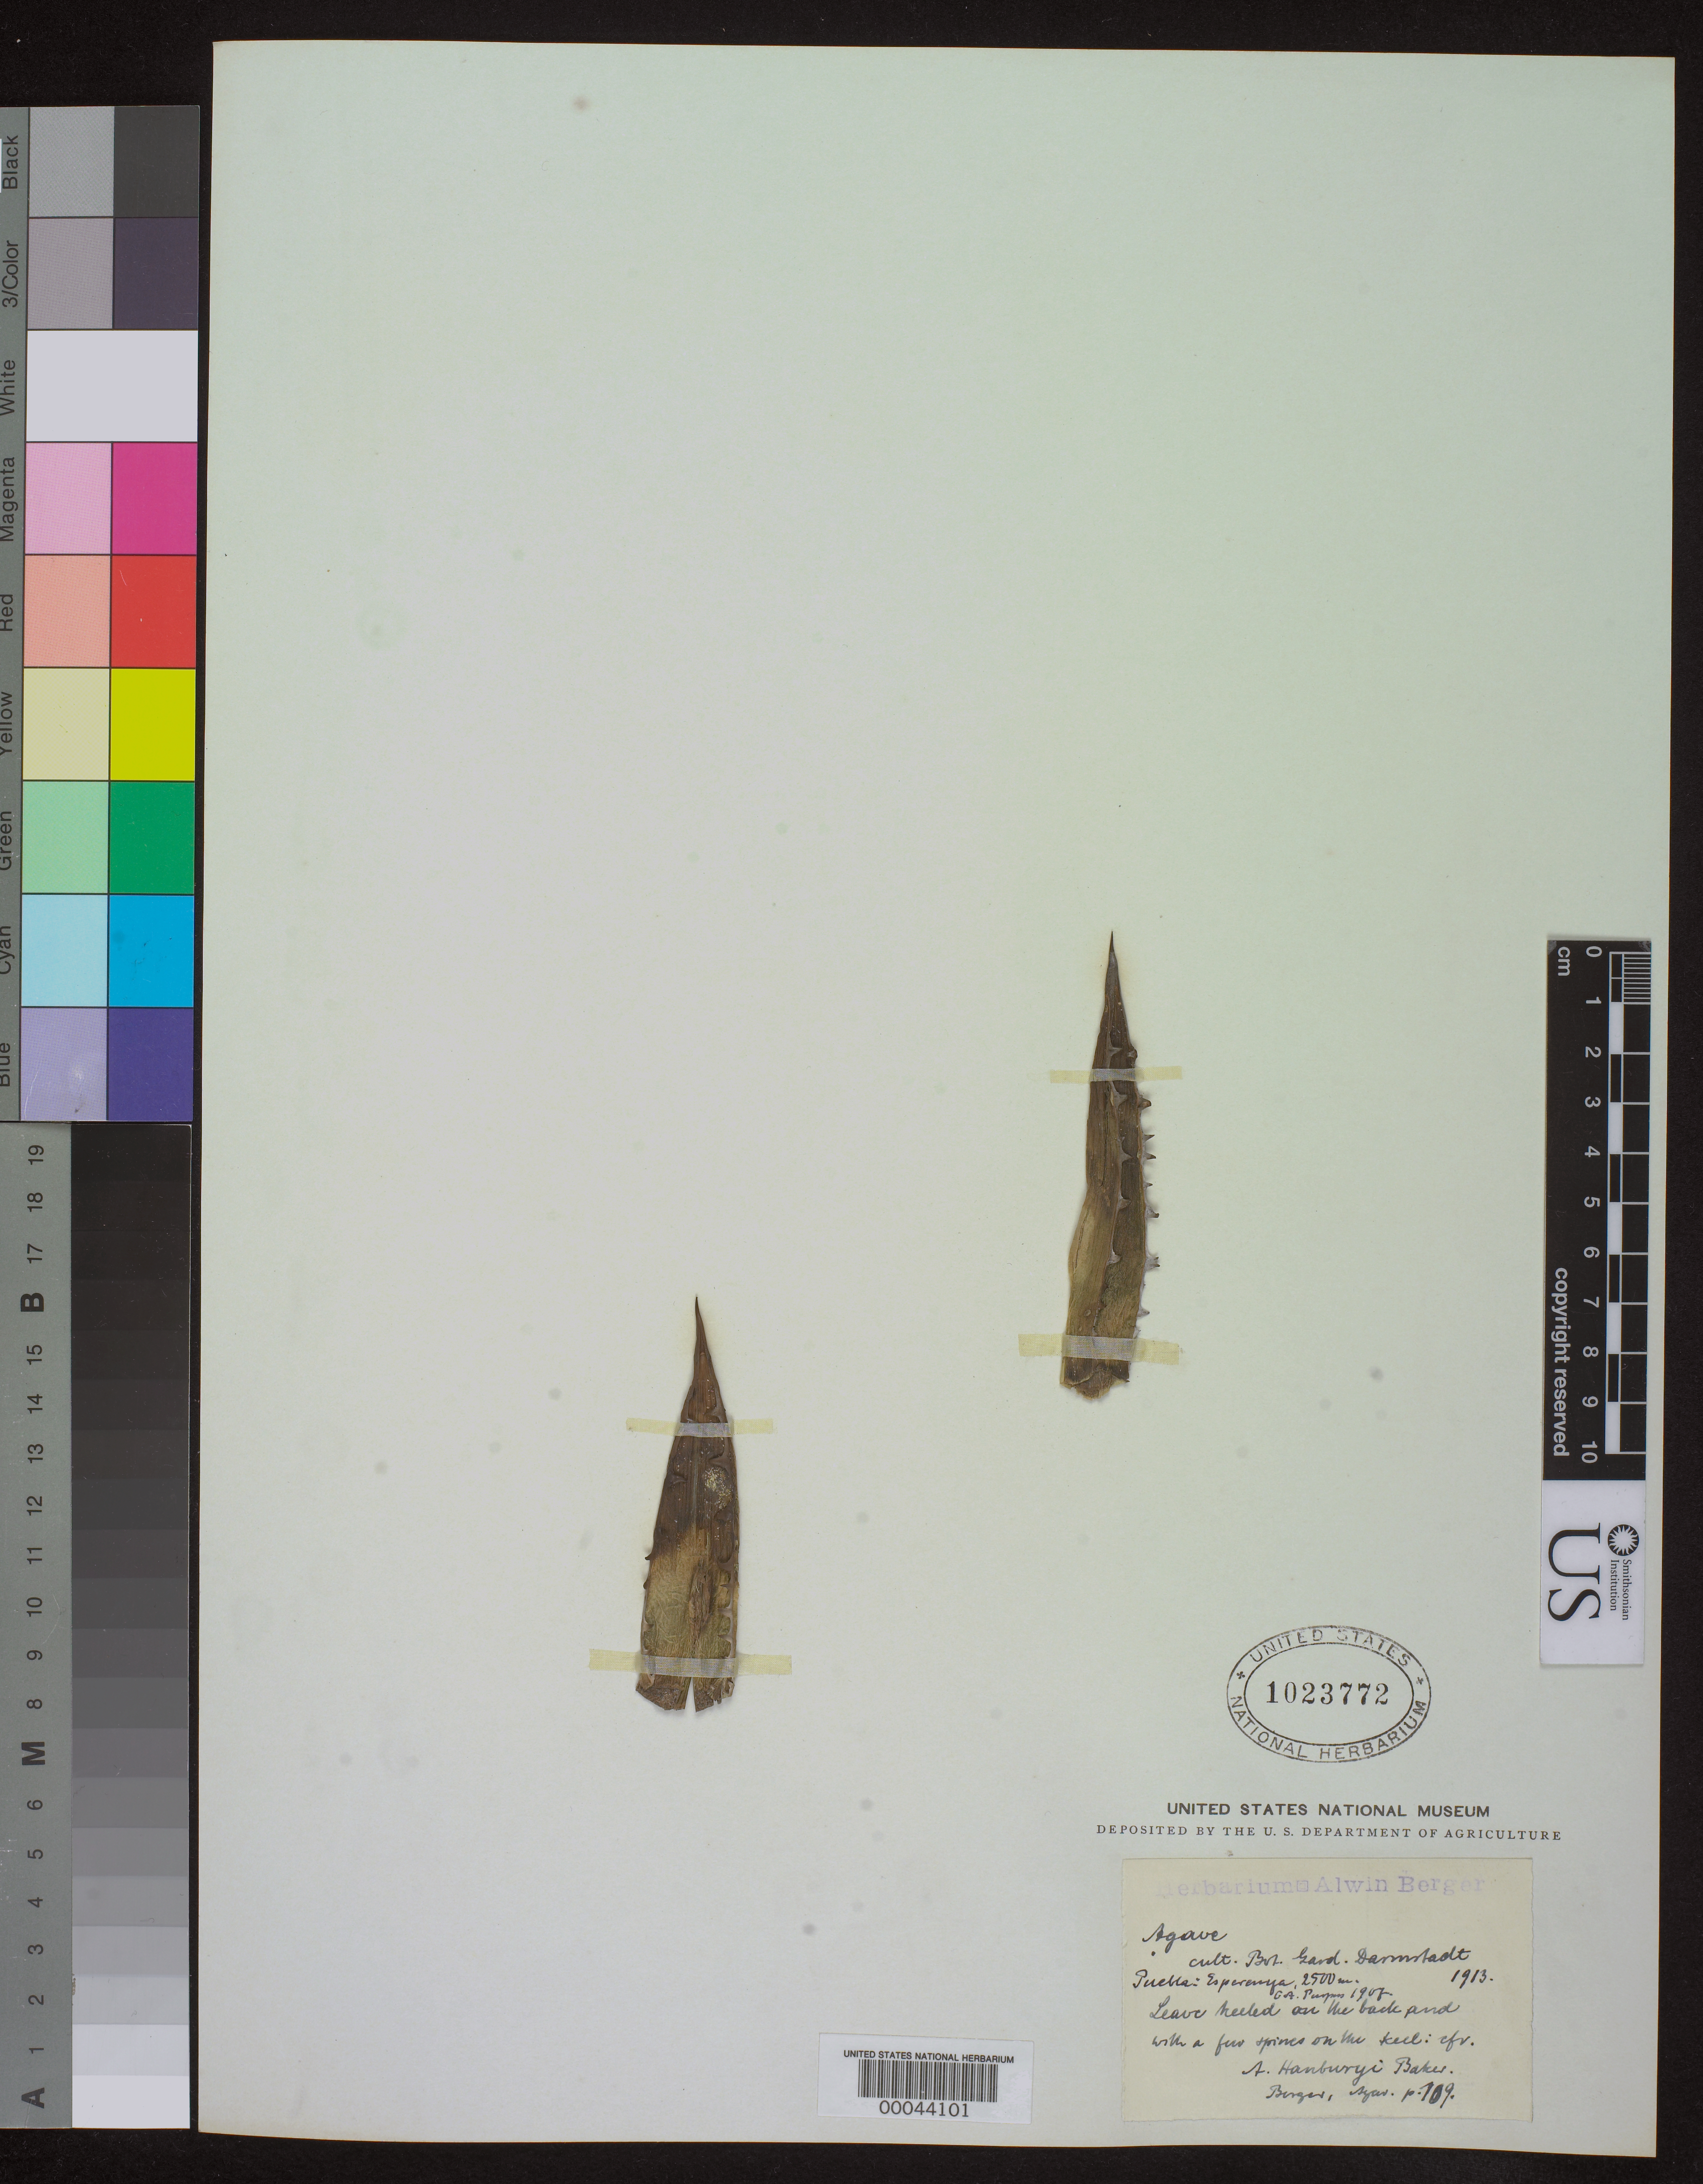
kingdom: Plantae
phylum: Tracheophyta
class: Liliopsida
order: Asparagales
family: Asparagaceae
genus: Agave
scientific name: Agave hanburyi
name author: Baker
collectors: ex herb. A. Berger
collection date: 1909-06-02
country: Mexico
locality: Cultivated at La Mortola, Italy.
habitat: Received from botanical garden at darmstadt, hesse, w germany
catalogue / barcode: US 1023772